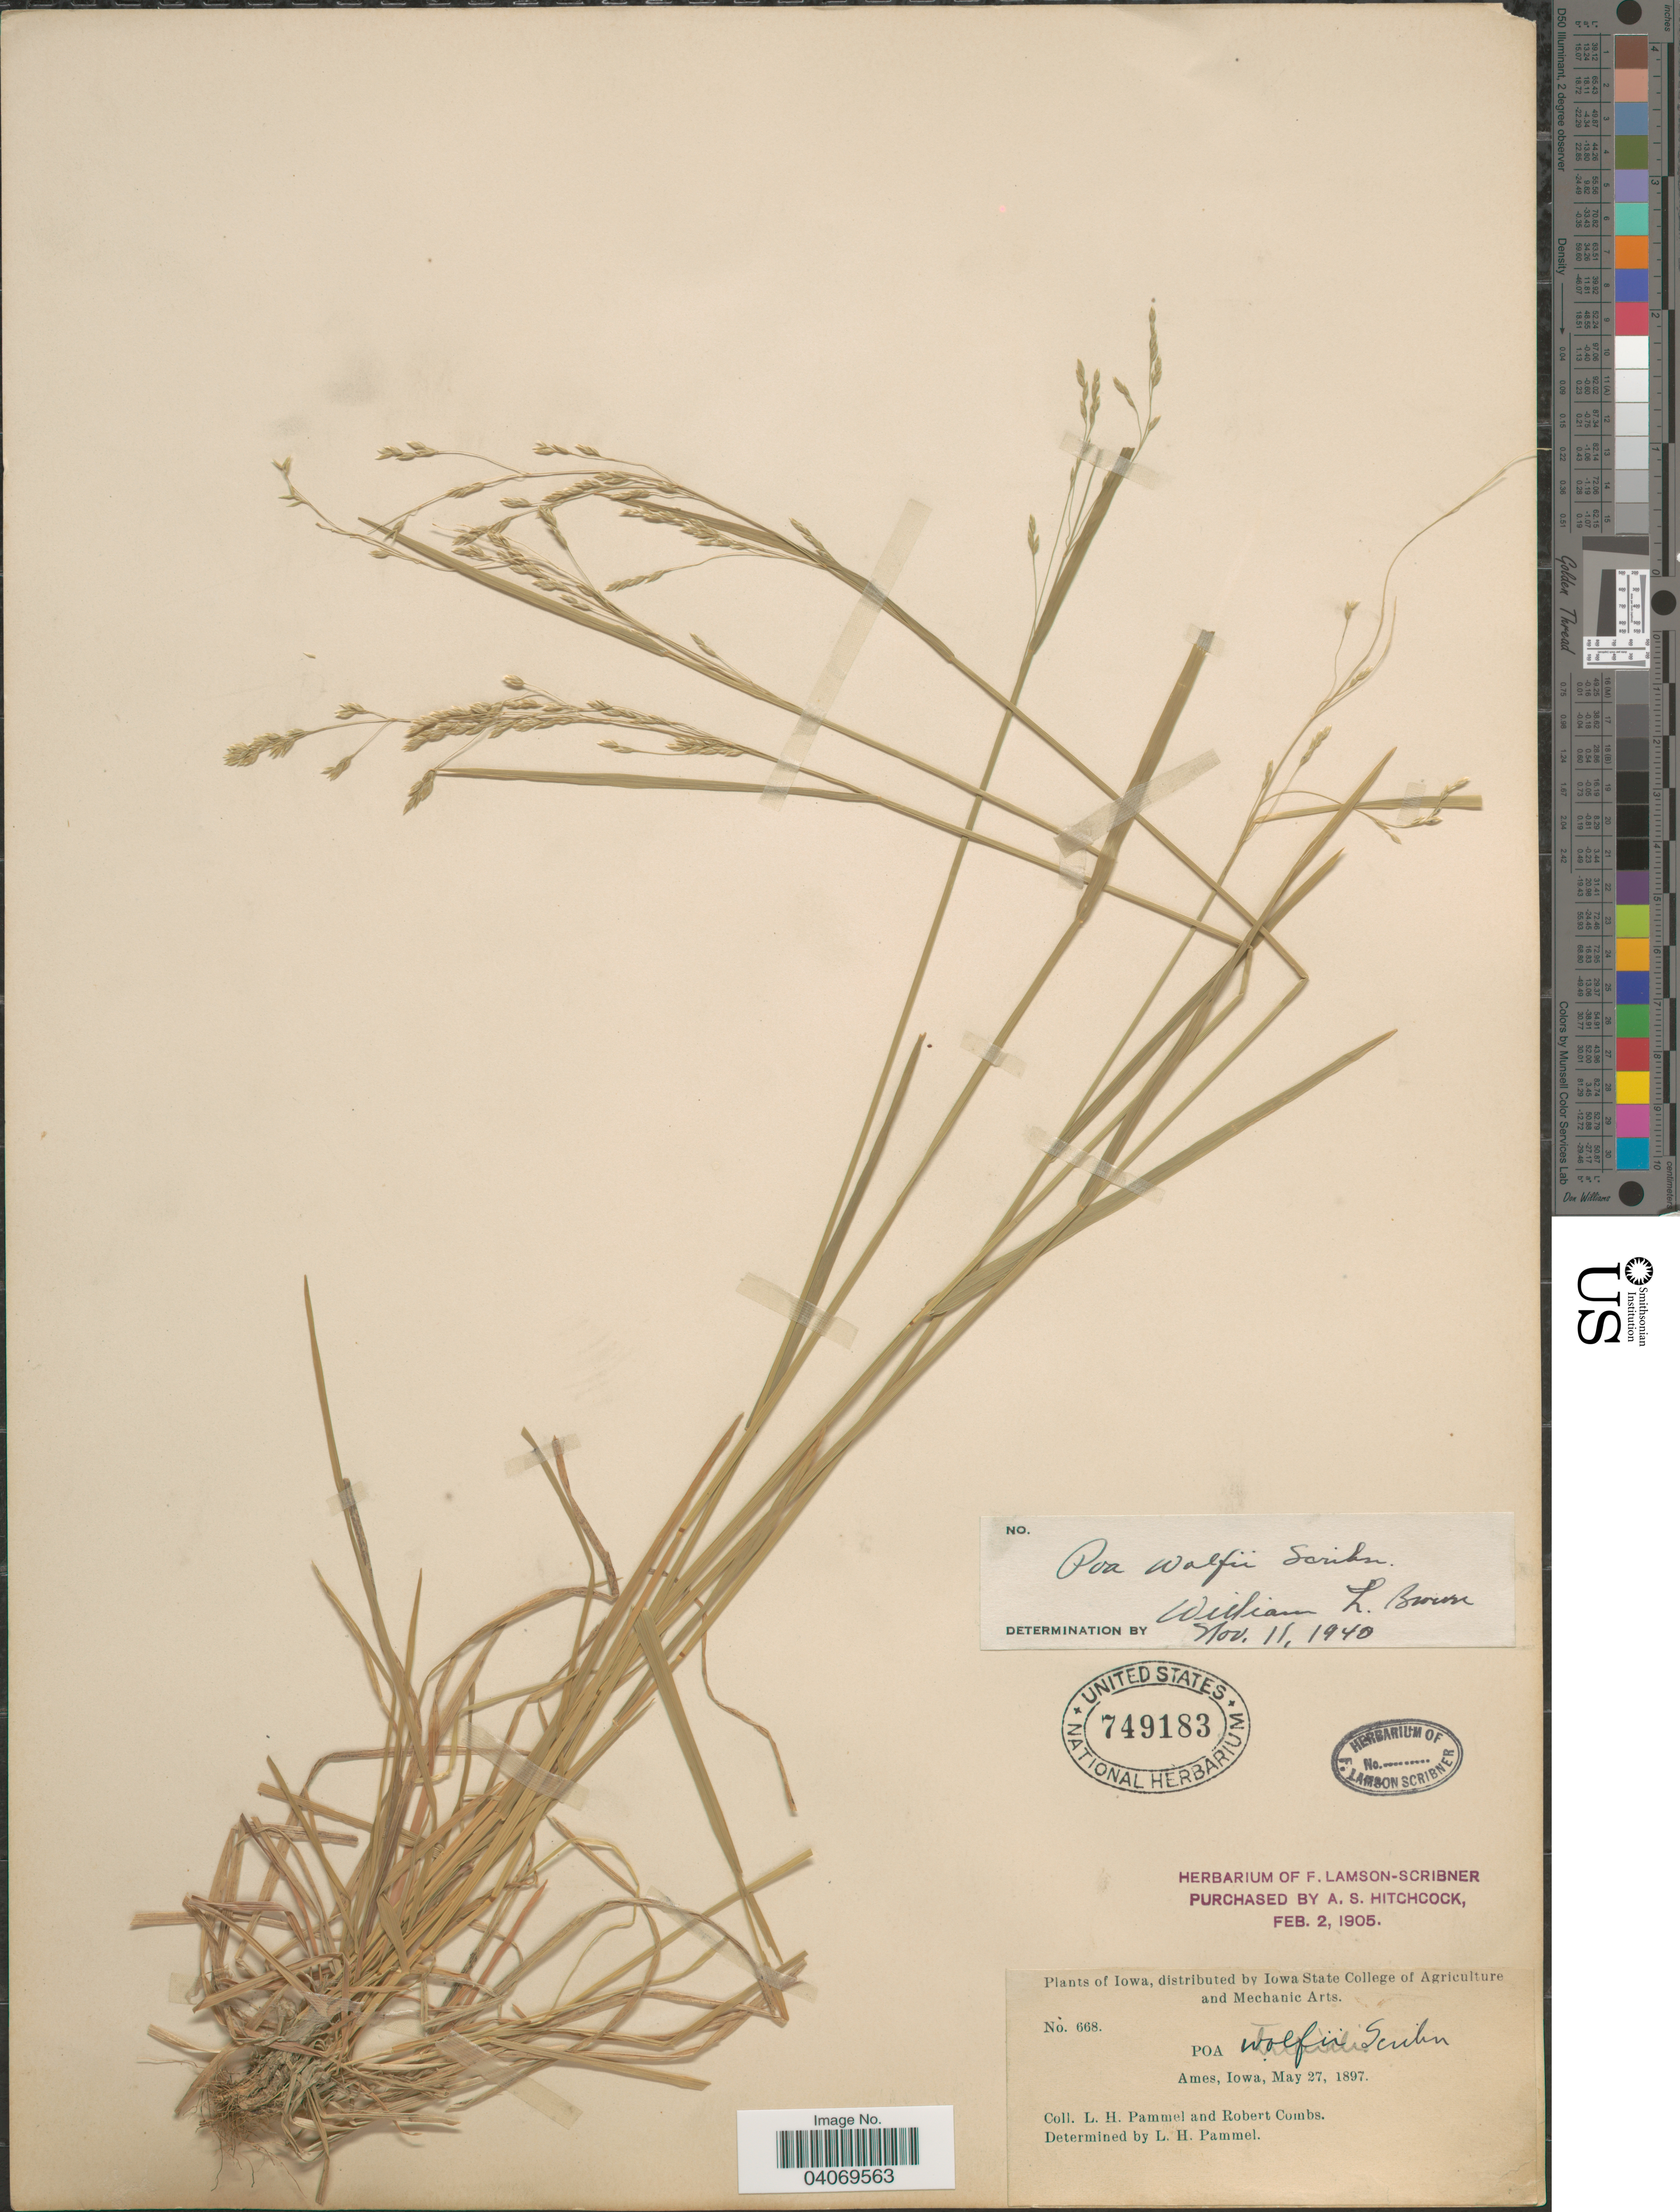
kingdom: Plantae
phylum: Tracheophyta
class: Liliopsida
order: Poales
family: Poaceae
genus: Poa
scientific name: Poa wolfii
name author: Scribn.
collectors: L. Pammel & R. Combs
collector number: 668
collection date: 1897-05-27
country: United States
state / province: Iowa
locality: Ames.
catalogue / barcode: US 749183